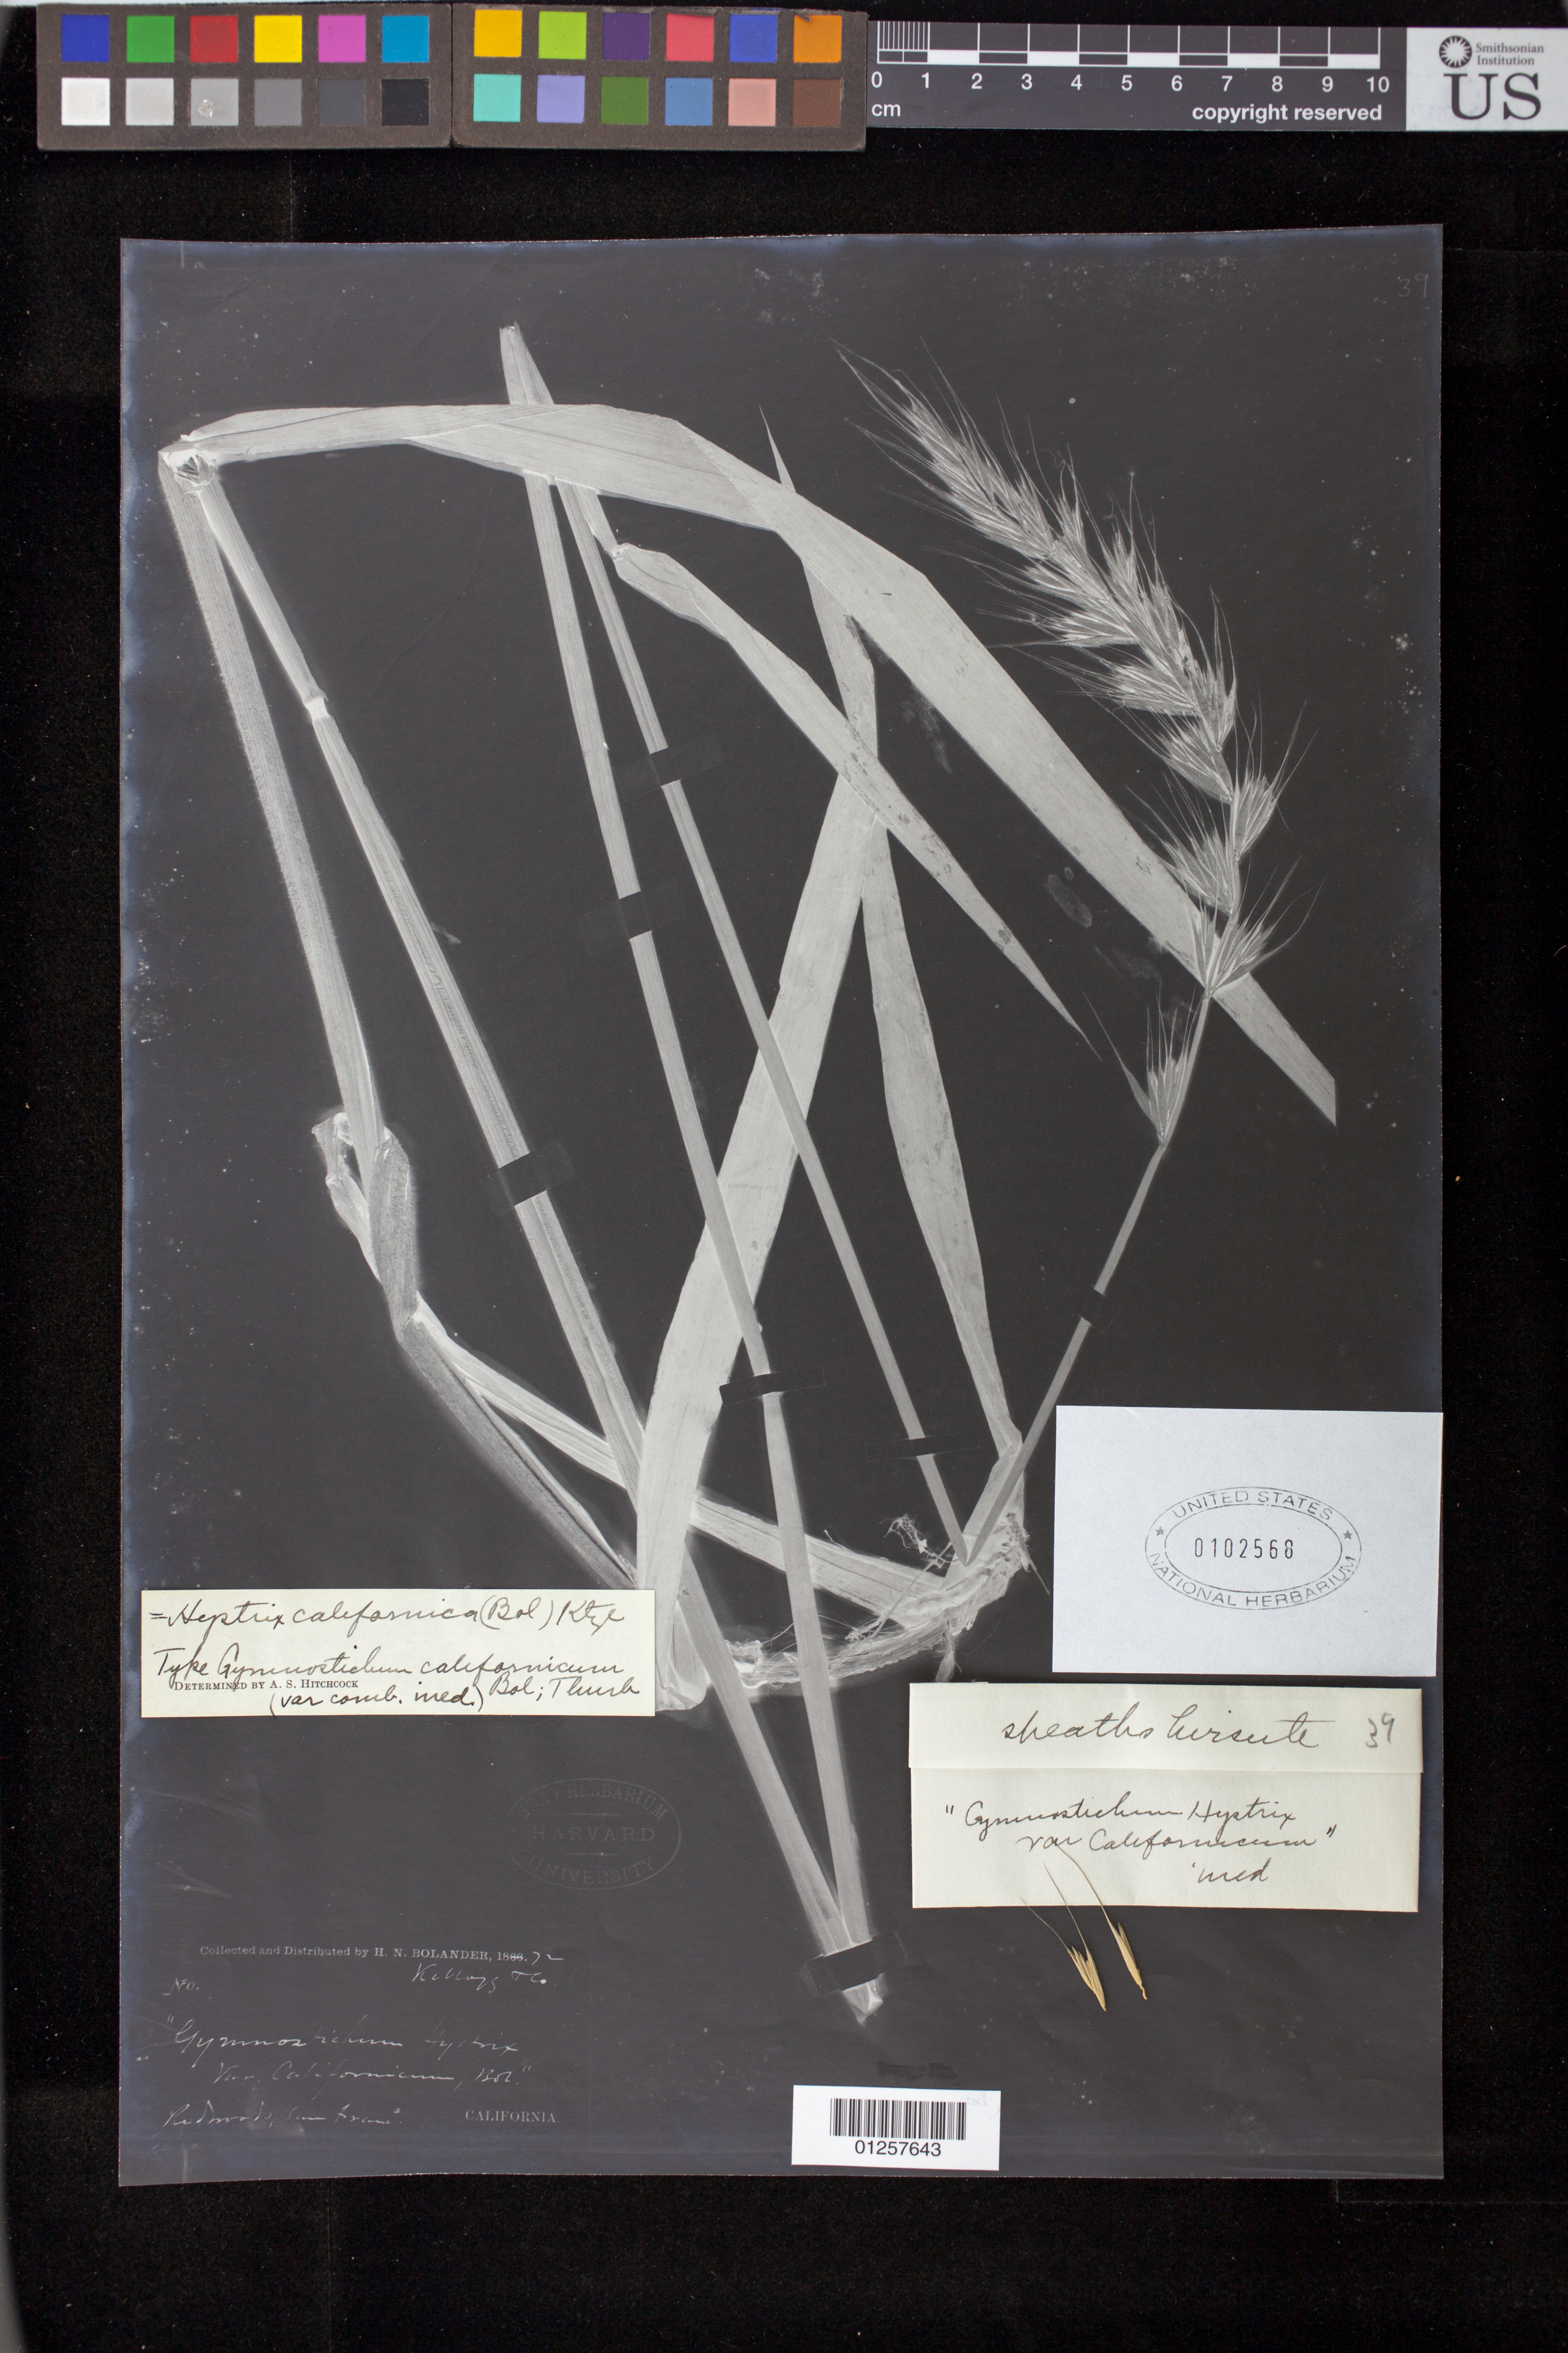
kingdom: Plantae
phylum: Tracheophyta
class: Liliopsida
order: Poales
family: Poaceae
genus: Gymnostichum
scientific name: Gymnostichum californicum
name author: Bol. ex Thurb.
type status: Isolectotype Fragment; Syntype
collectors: H. Bolander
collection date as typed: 1866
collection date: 1866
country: United States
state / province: California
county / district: San Francisco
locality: San Francisco.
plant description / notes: Photostat and fragmentary material of type specimen ex herb. Gray (GH)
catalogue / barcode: US 102568